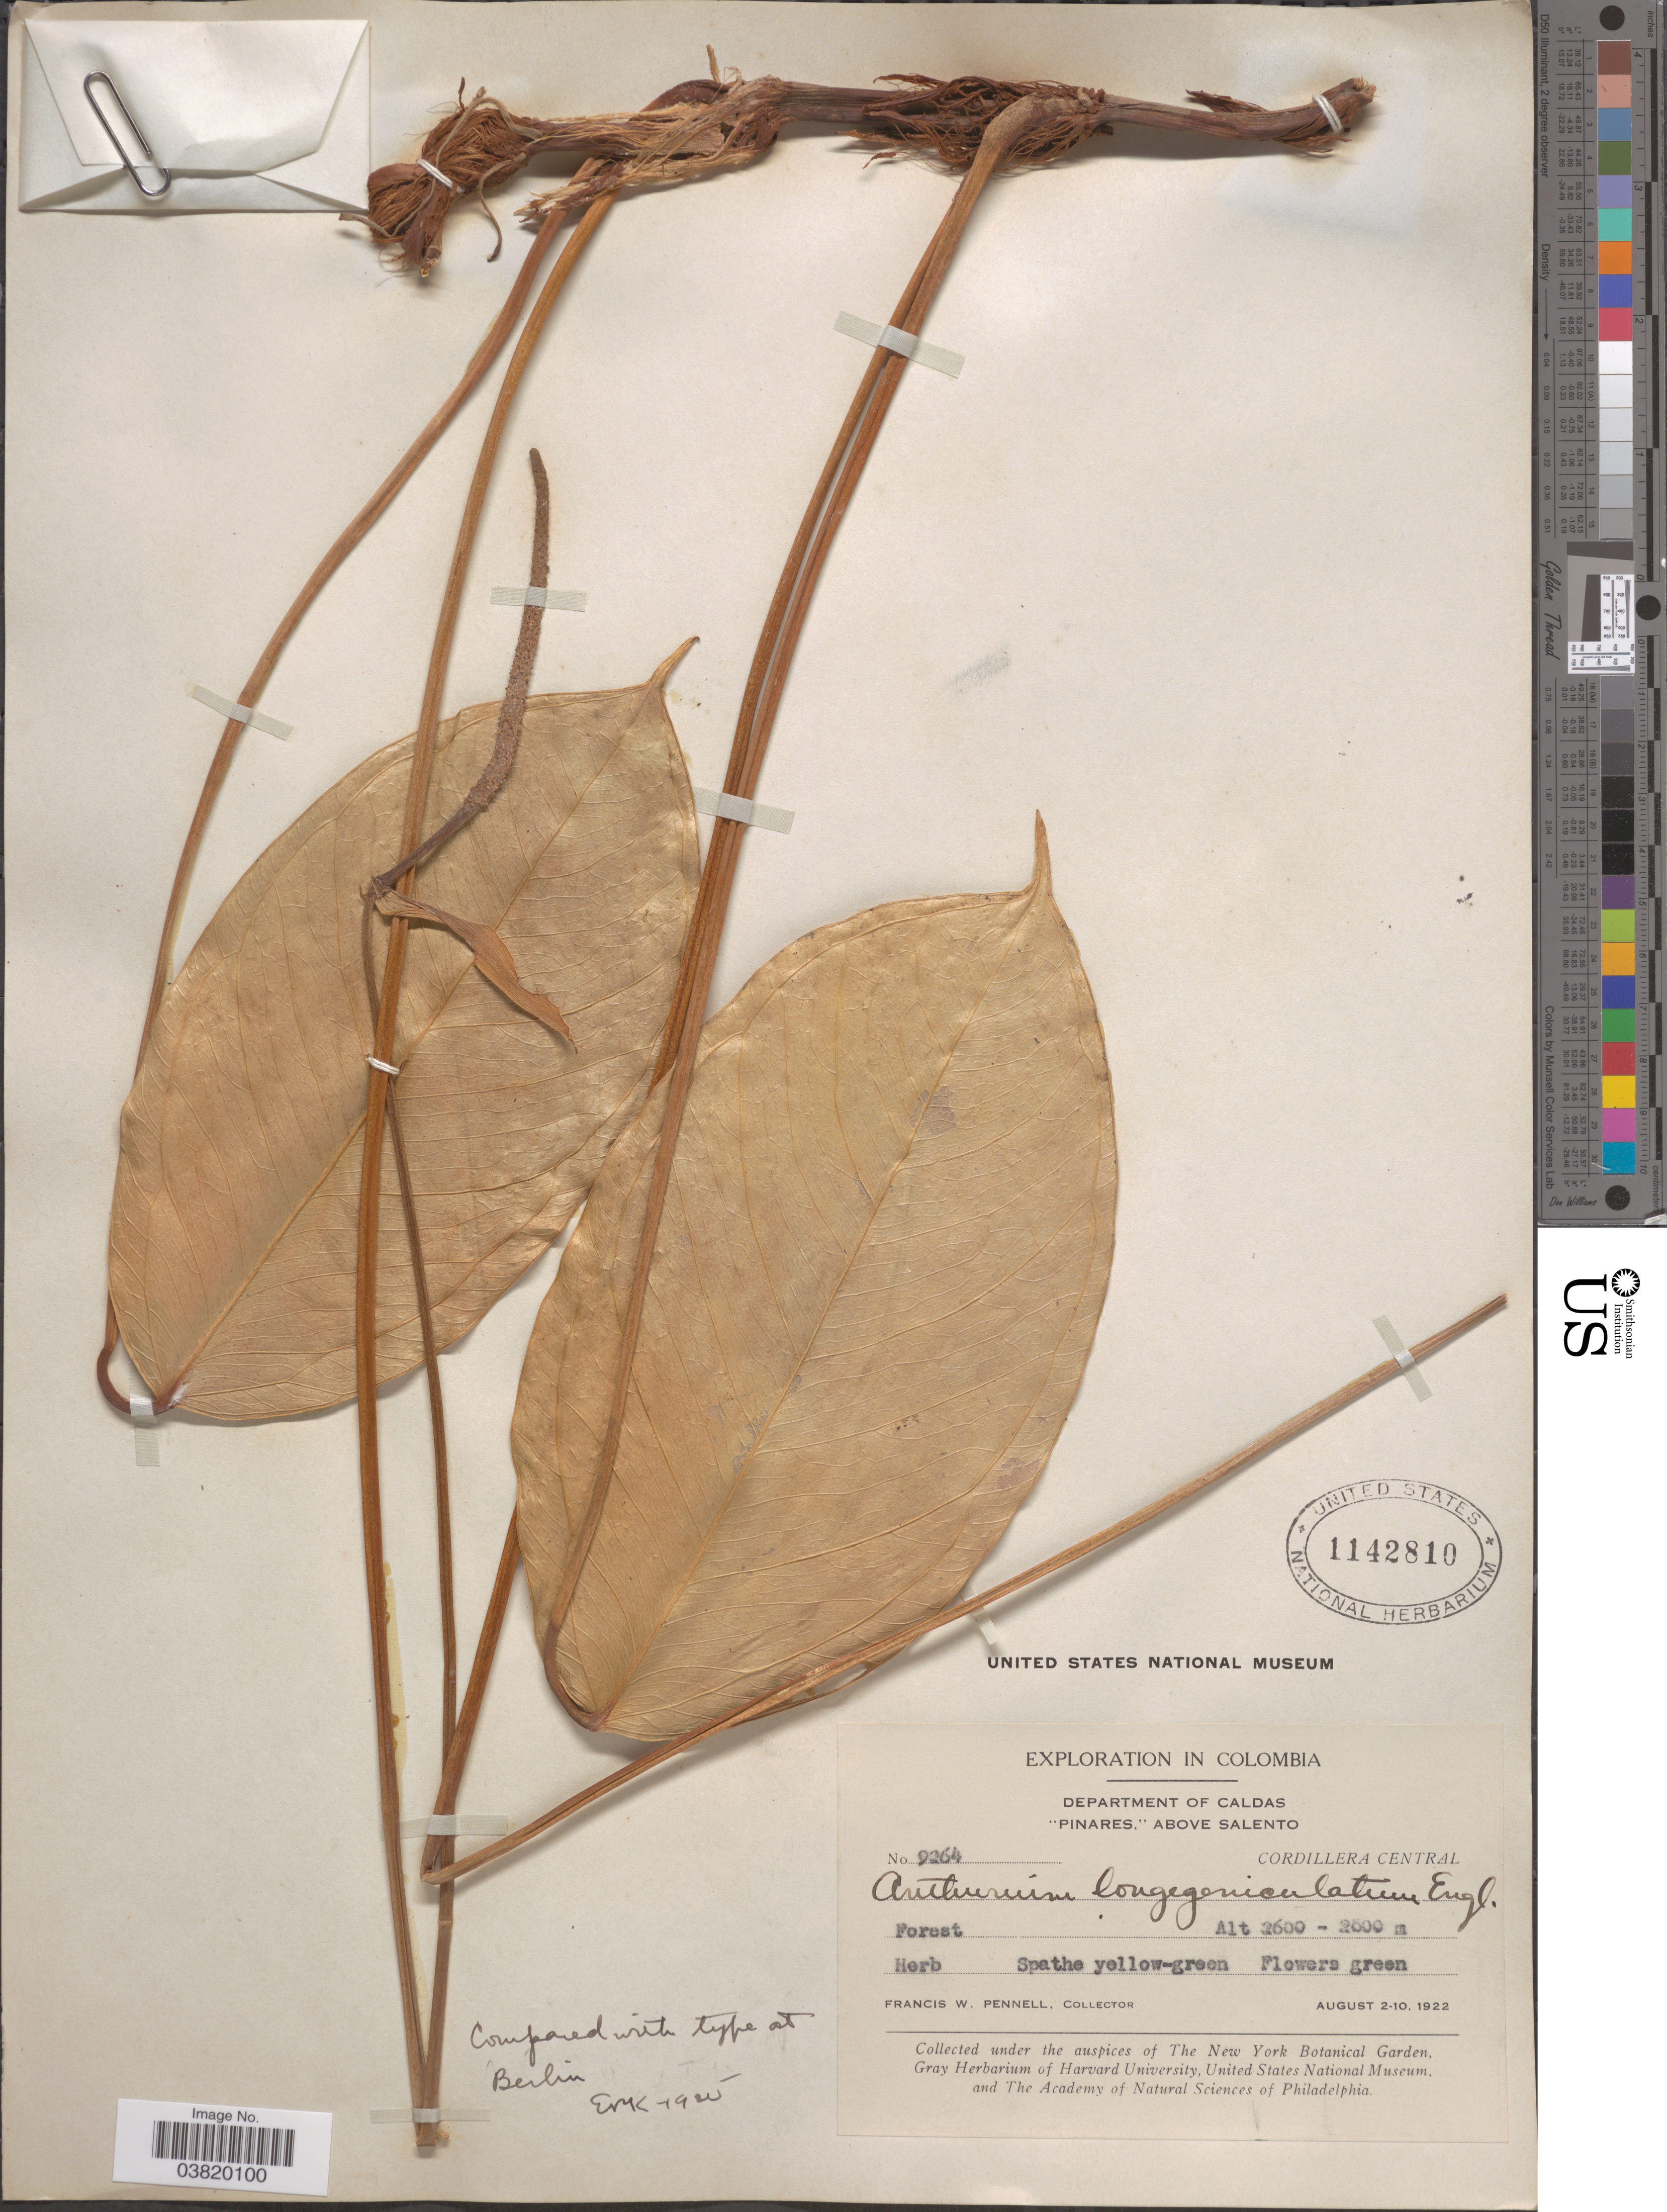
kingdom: Plantae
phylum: Tracheophyta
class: Liliopsida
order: Alismatales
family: Araceae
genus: Anthurium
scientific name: Anthurium longegeniculatum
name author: Engl.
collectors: F. W. Pennell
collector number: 9264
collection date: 1922-08-02/1922-08-10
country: Colombia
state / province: Caldas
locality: Department of Caldas. "Pinares," above Salento. Cordillera Central.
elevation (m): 2600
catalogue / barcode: US 1142810